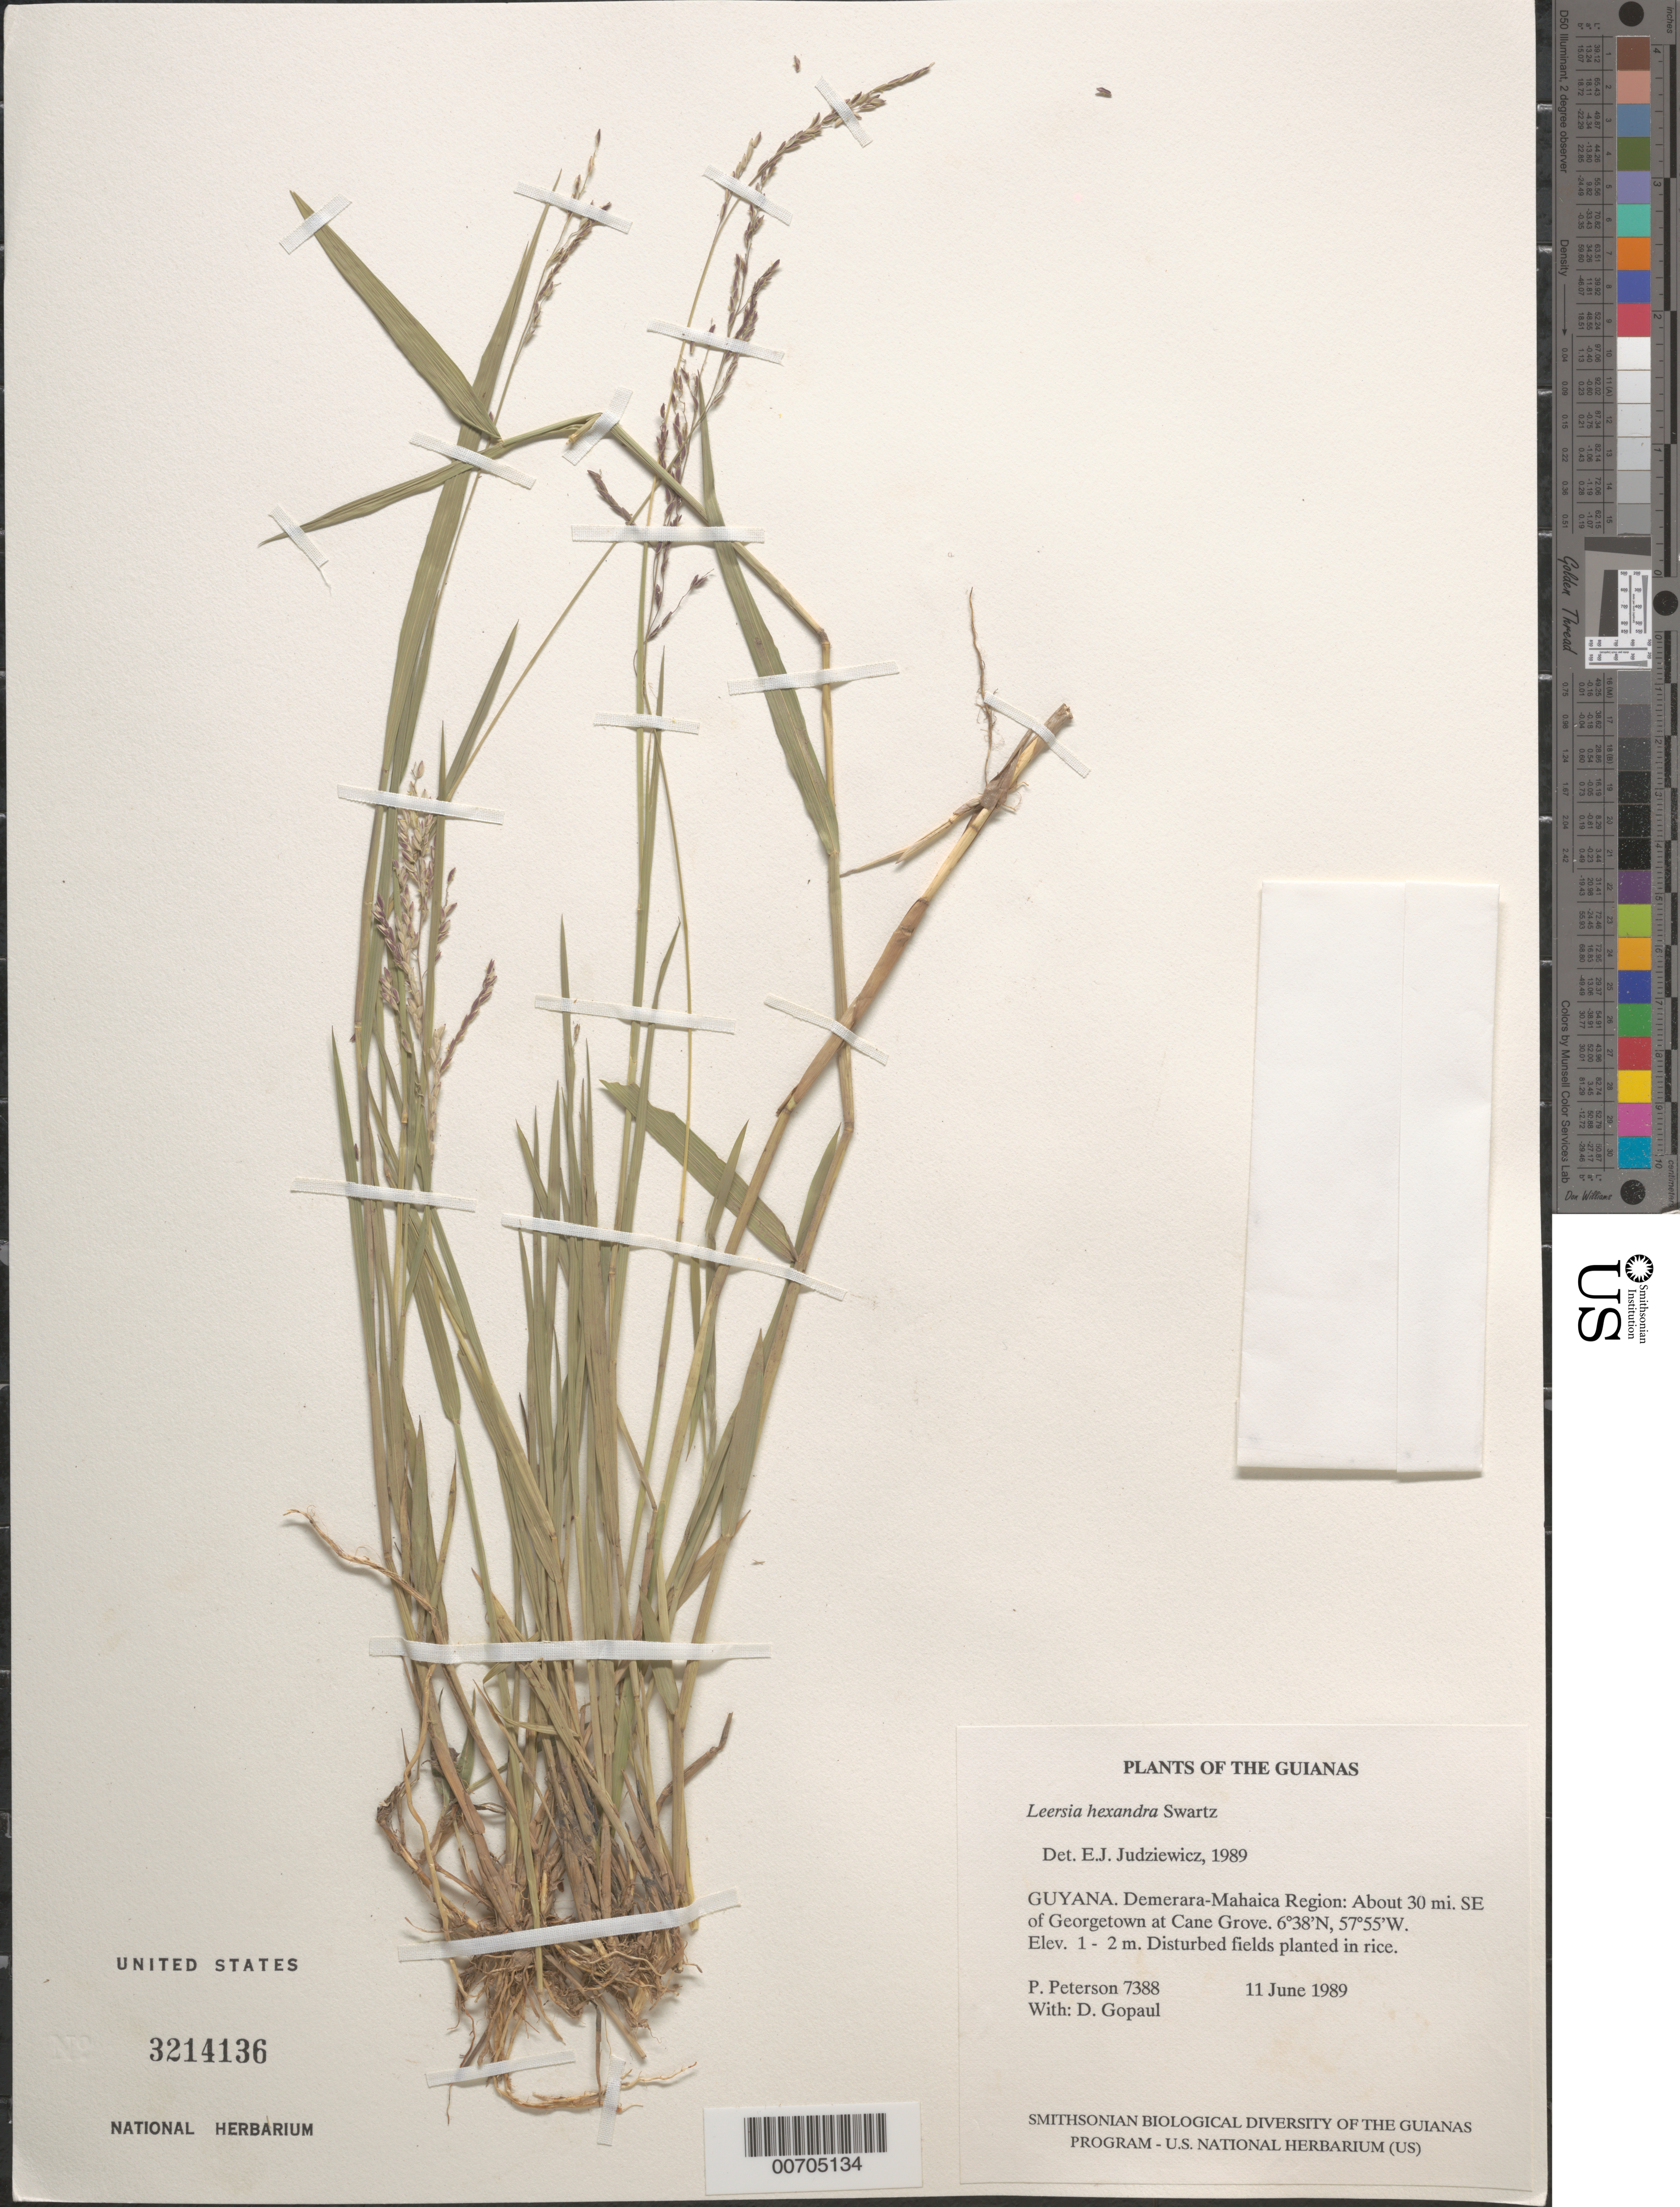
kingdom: Plantae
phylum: Tracheophyta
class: Liliopsida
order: Poales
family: Poaceae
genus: Leersia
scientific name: Leersia hexandra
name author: Sw.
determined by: Judziewicz, E. J.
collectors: P. M. Peterson & D. Gopaul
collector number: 7388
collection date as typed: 11 June 1989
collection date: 1989-06-11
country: Guyana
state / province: Demerara-Mahaica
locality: About 30 mi. SE of Georgetown at Cane Grove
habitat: Disturbed fields planted in rice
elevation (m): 1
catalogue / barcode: US 3214136